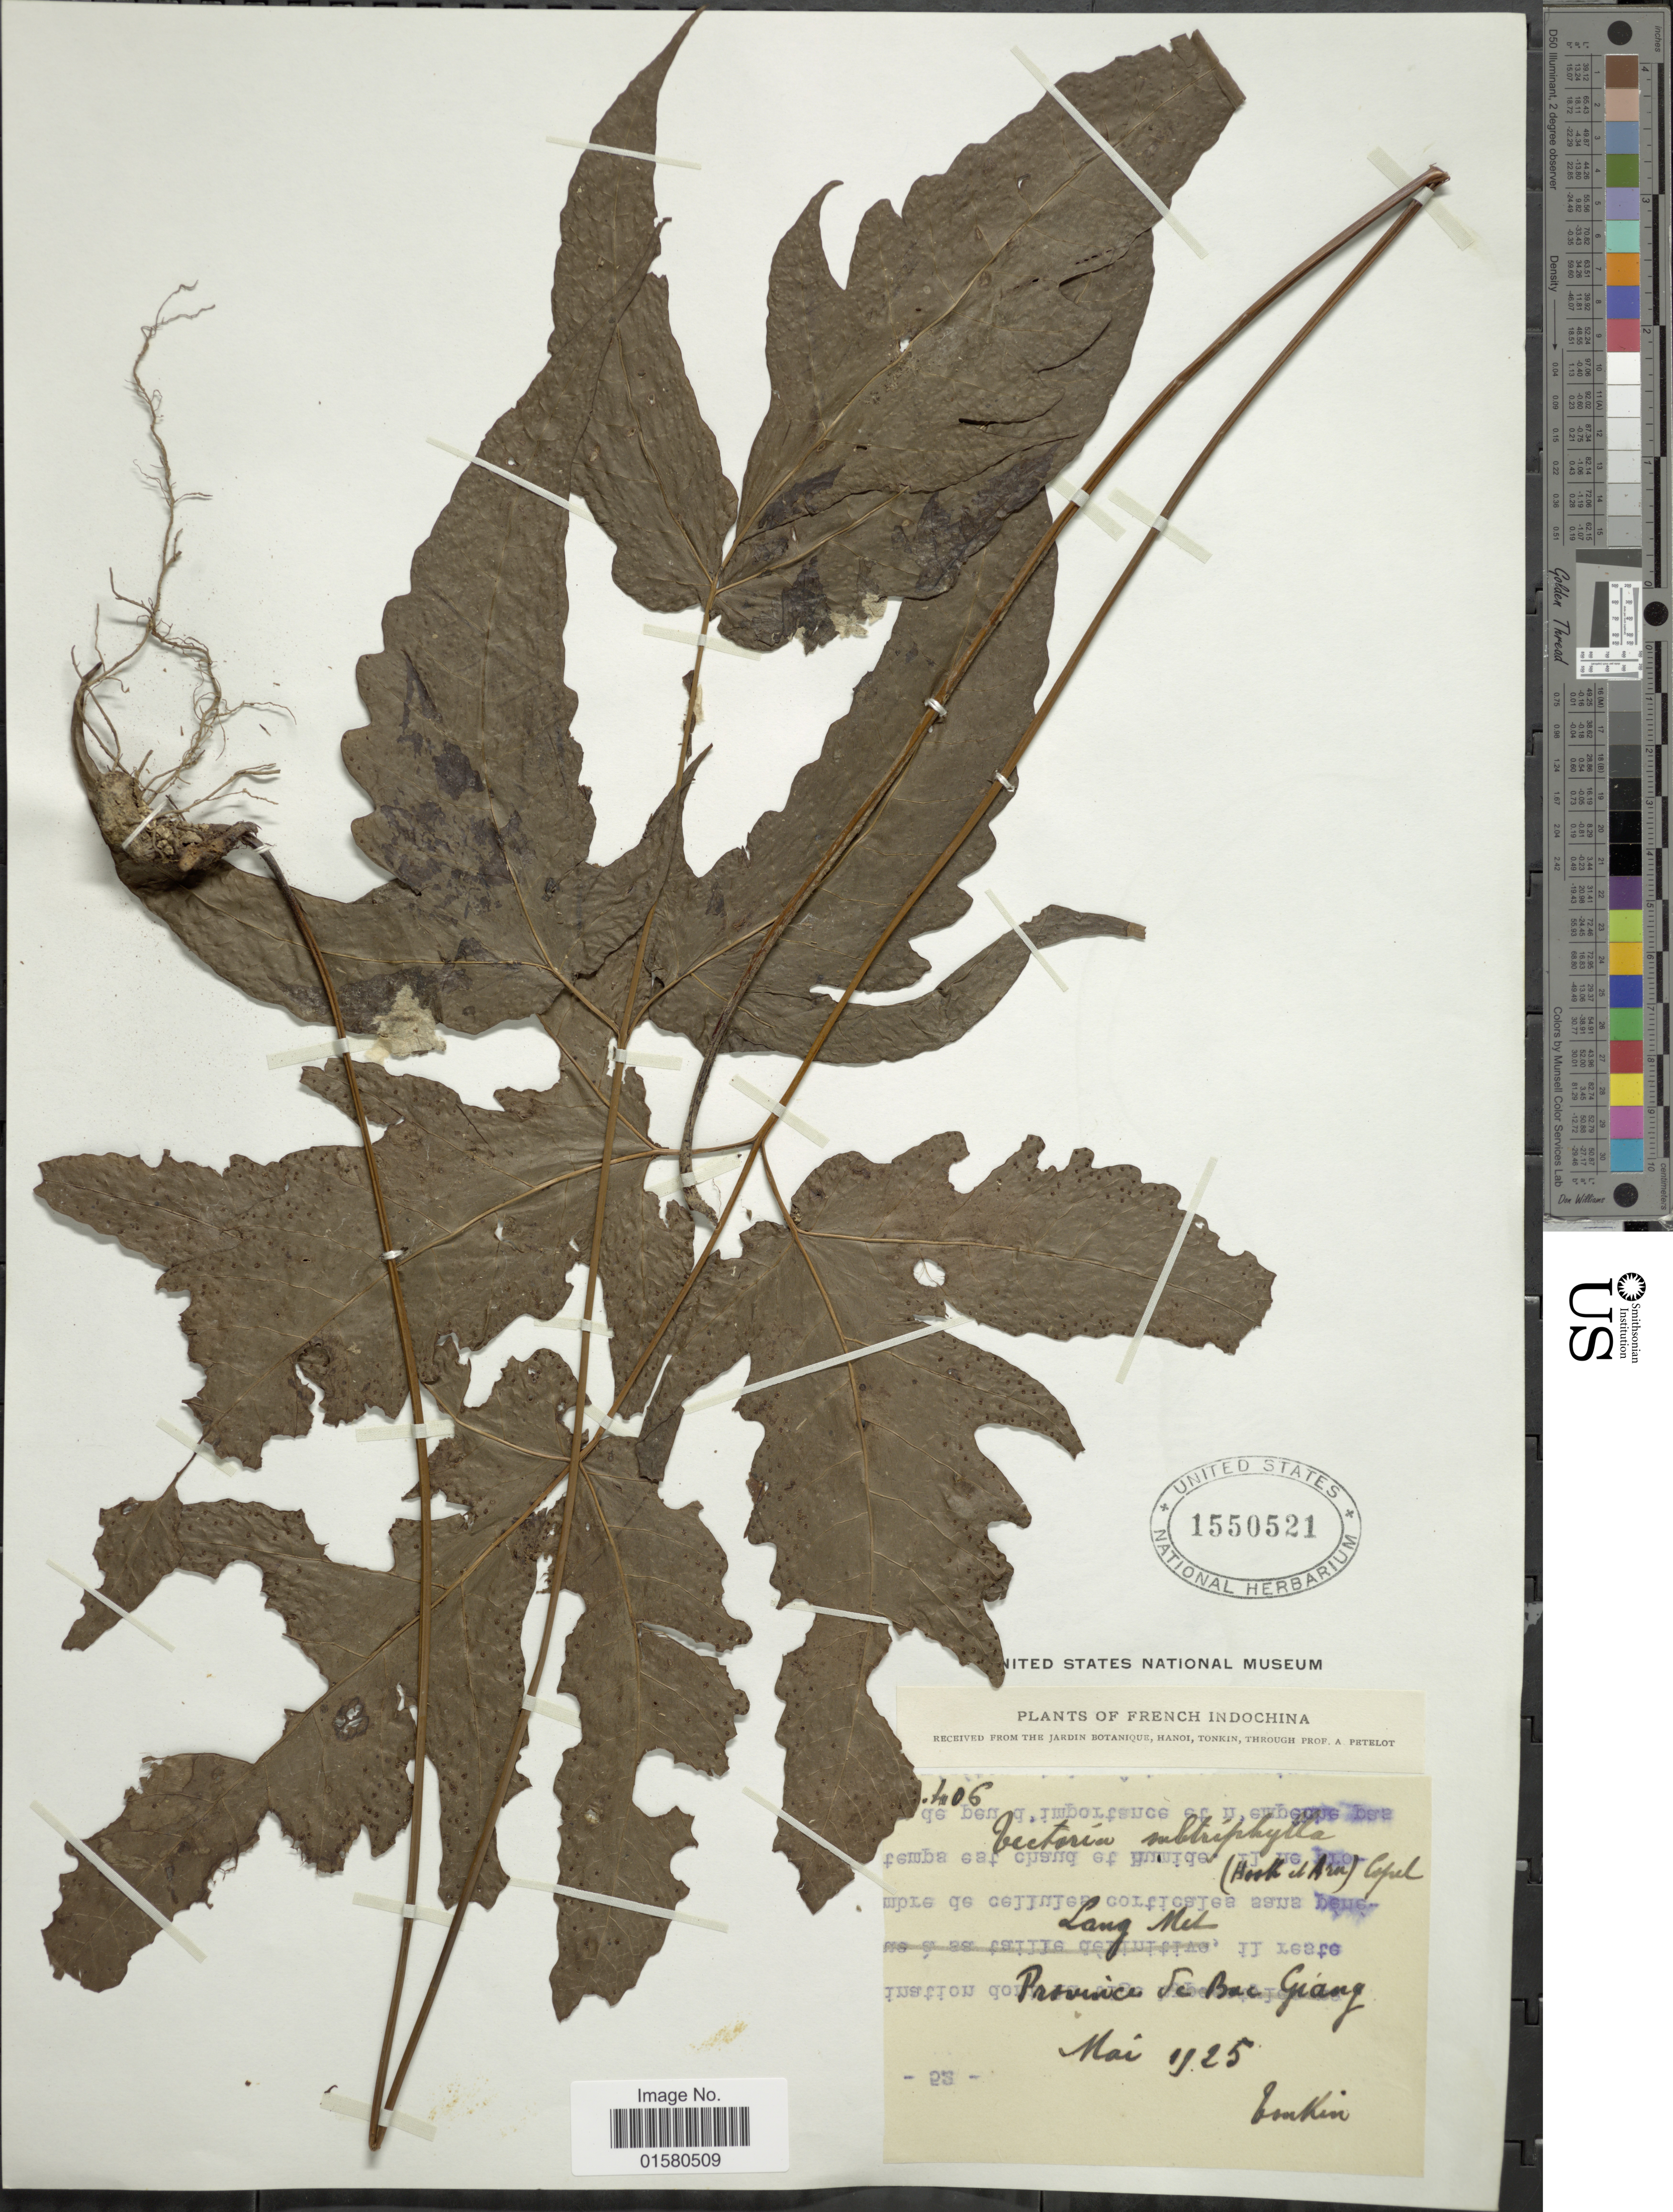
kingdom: Plantae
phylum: Tracheophyta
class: Polypodiopsida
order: Polypodiales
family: Tectariaceae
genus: Tectaria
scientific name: Tectaria subtriphylla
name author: (Hook. & Arn.) Copel.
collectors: A. Petelot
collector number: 406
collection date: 1925-05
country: Vietnam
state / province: Bac Giang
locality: Tonkin. Lang Mai Province Le Bac Giang [interpreted]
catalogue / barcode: US 1550521